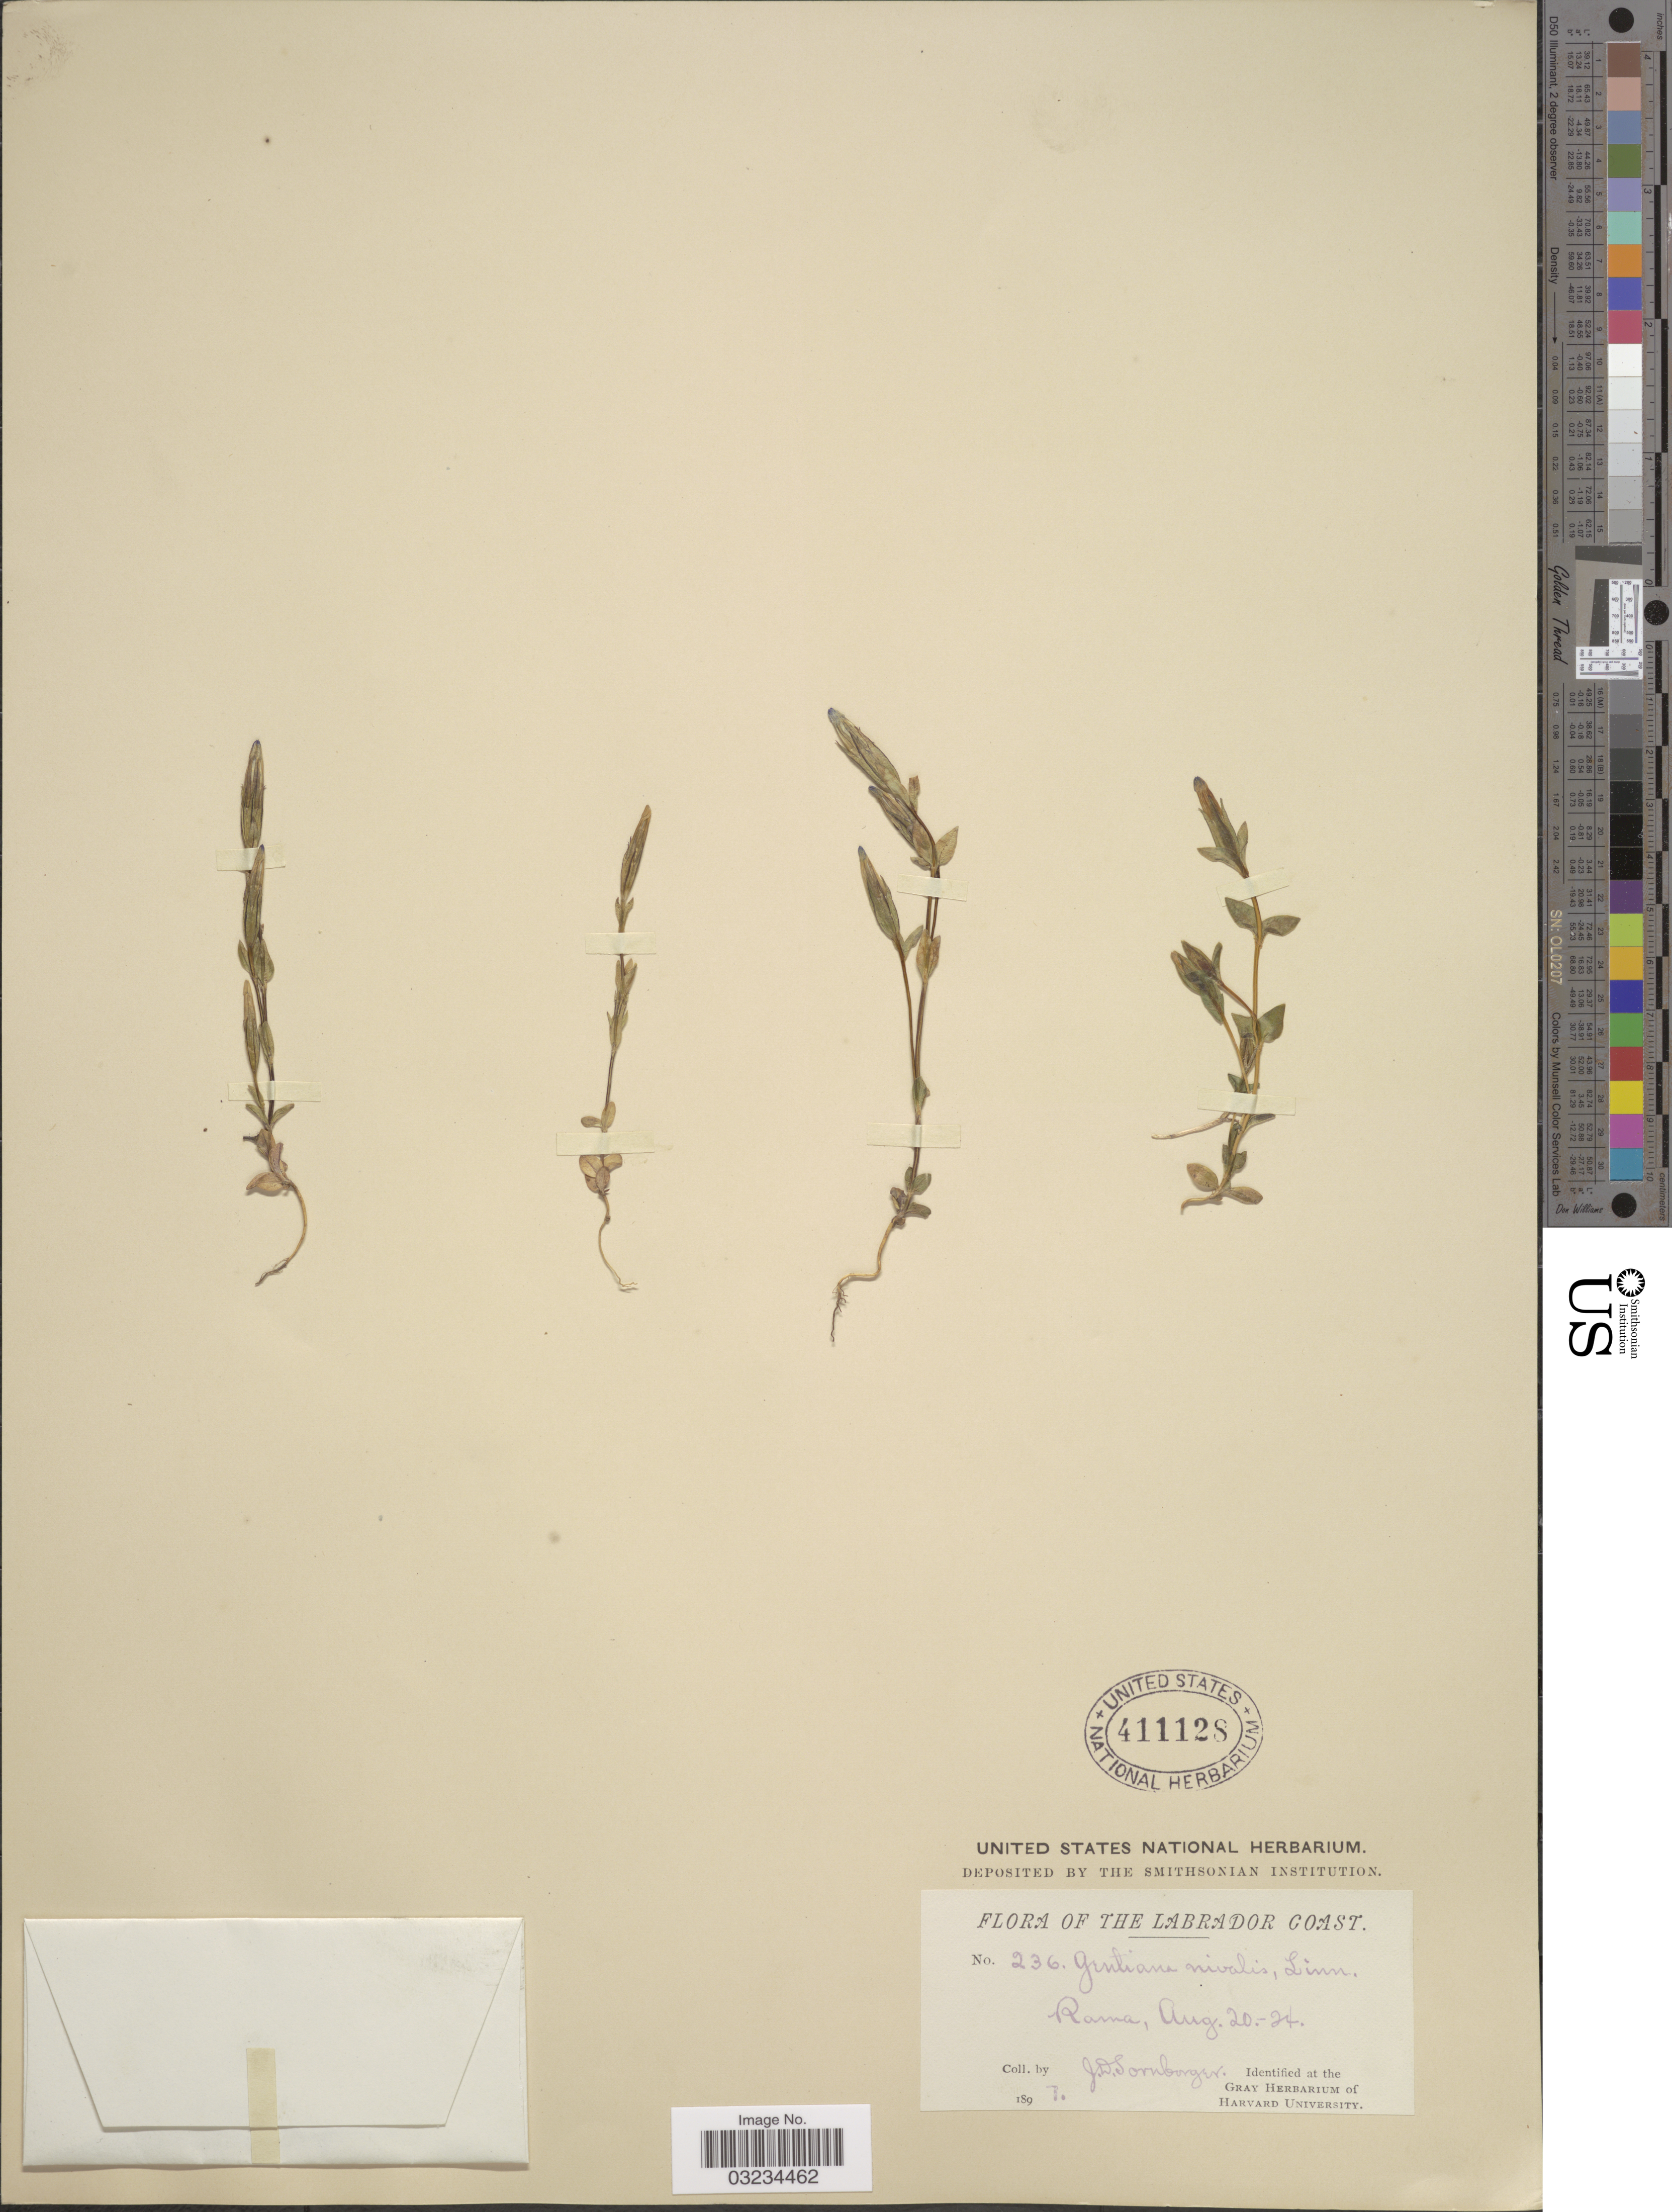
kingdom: Plantae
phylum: Tracheophyta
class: Magnoliopsida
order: Gentianales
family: Gentianaceae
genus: Gentiana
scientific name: Gentiana nivalis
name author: L.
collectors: J. Sornborger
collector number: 236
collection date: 1897-08-20/1897-08-24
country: Canada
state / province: Newfoundland and Labrador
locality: Labrador Coast, Rama.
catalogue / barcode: US 411128